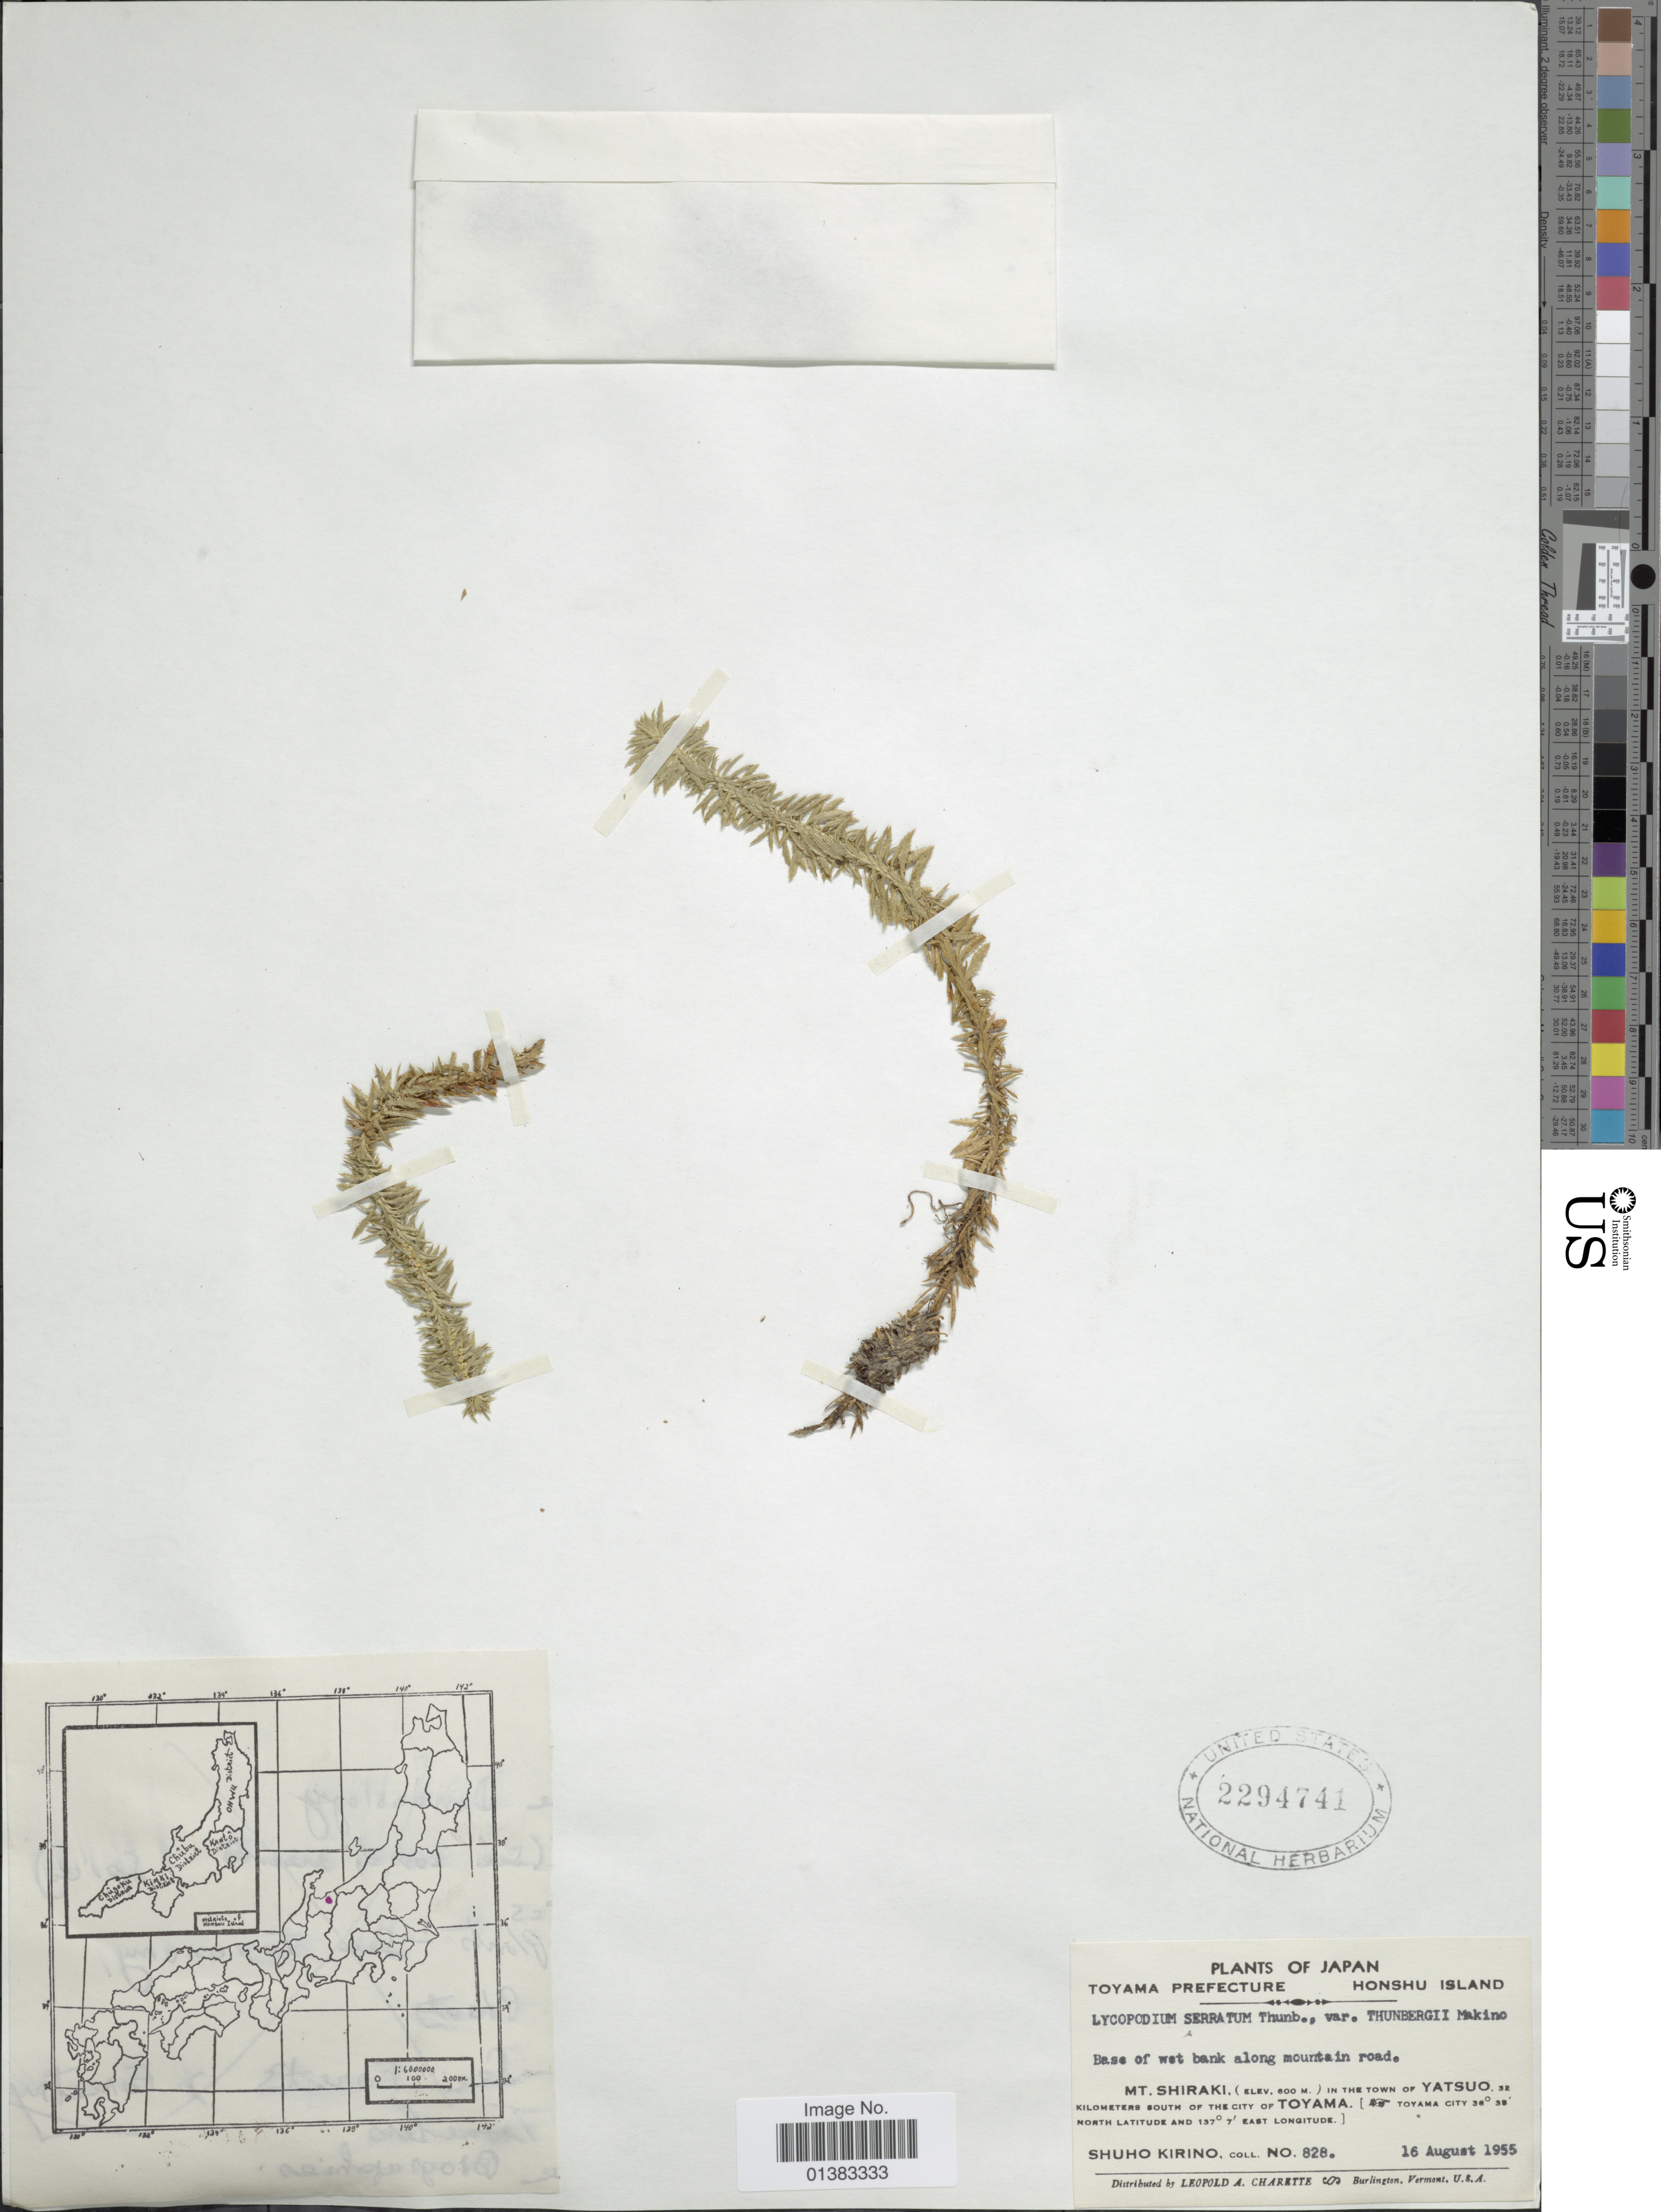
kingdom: Plantae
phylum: Tracheophyta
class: Lycopodiopsida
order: Lycopodiales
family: Lycopodiaceae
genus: Huperzia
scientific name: Huperzia serrata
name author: (Thunb.) Trevis.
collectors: S. Kirino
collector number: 828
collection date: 1955-08-16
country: Japan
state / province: Toyama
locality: Honshu Island. Mt. Shiraki, in the town of Yatsuo, 32 kilometers south of the city of Toyama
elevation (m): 600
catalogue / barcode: US 2294741